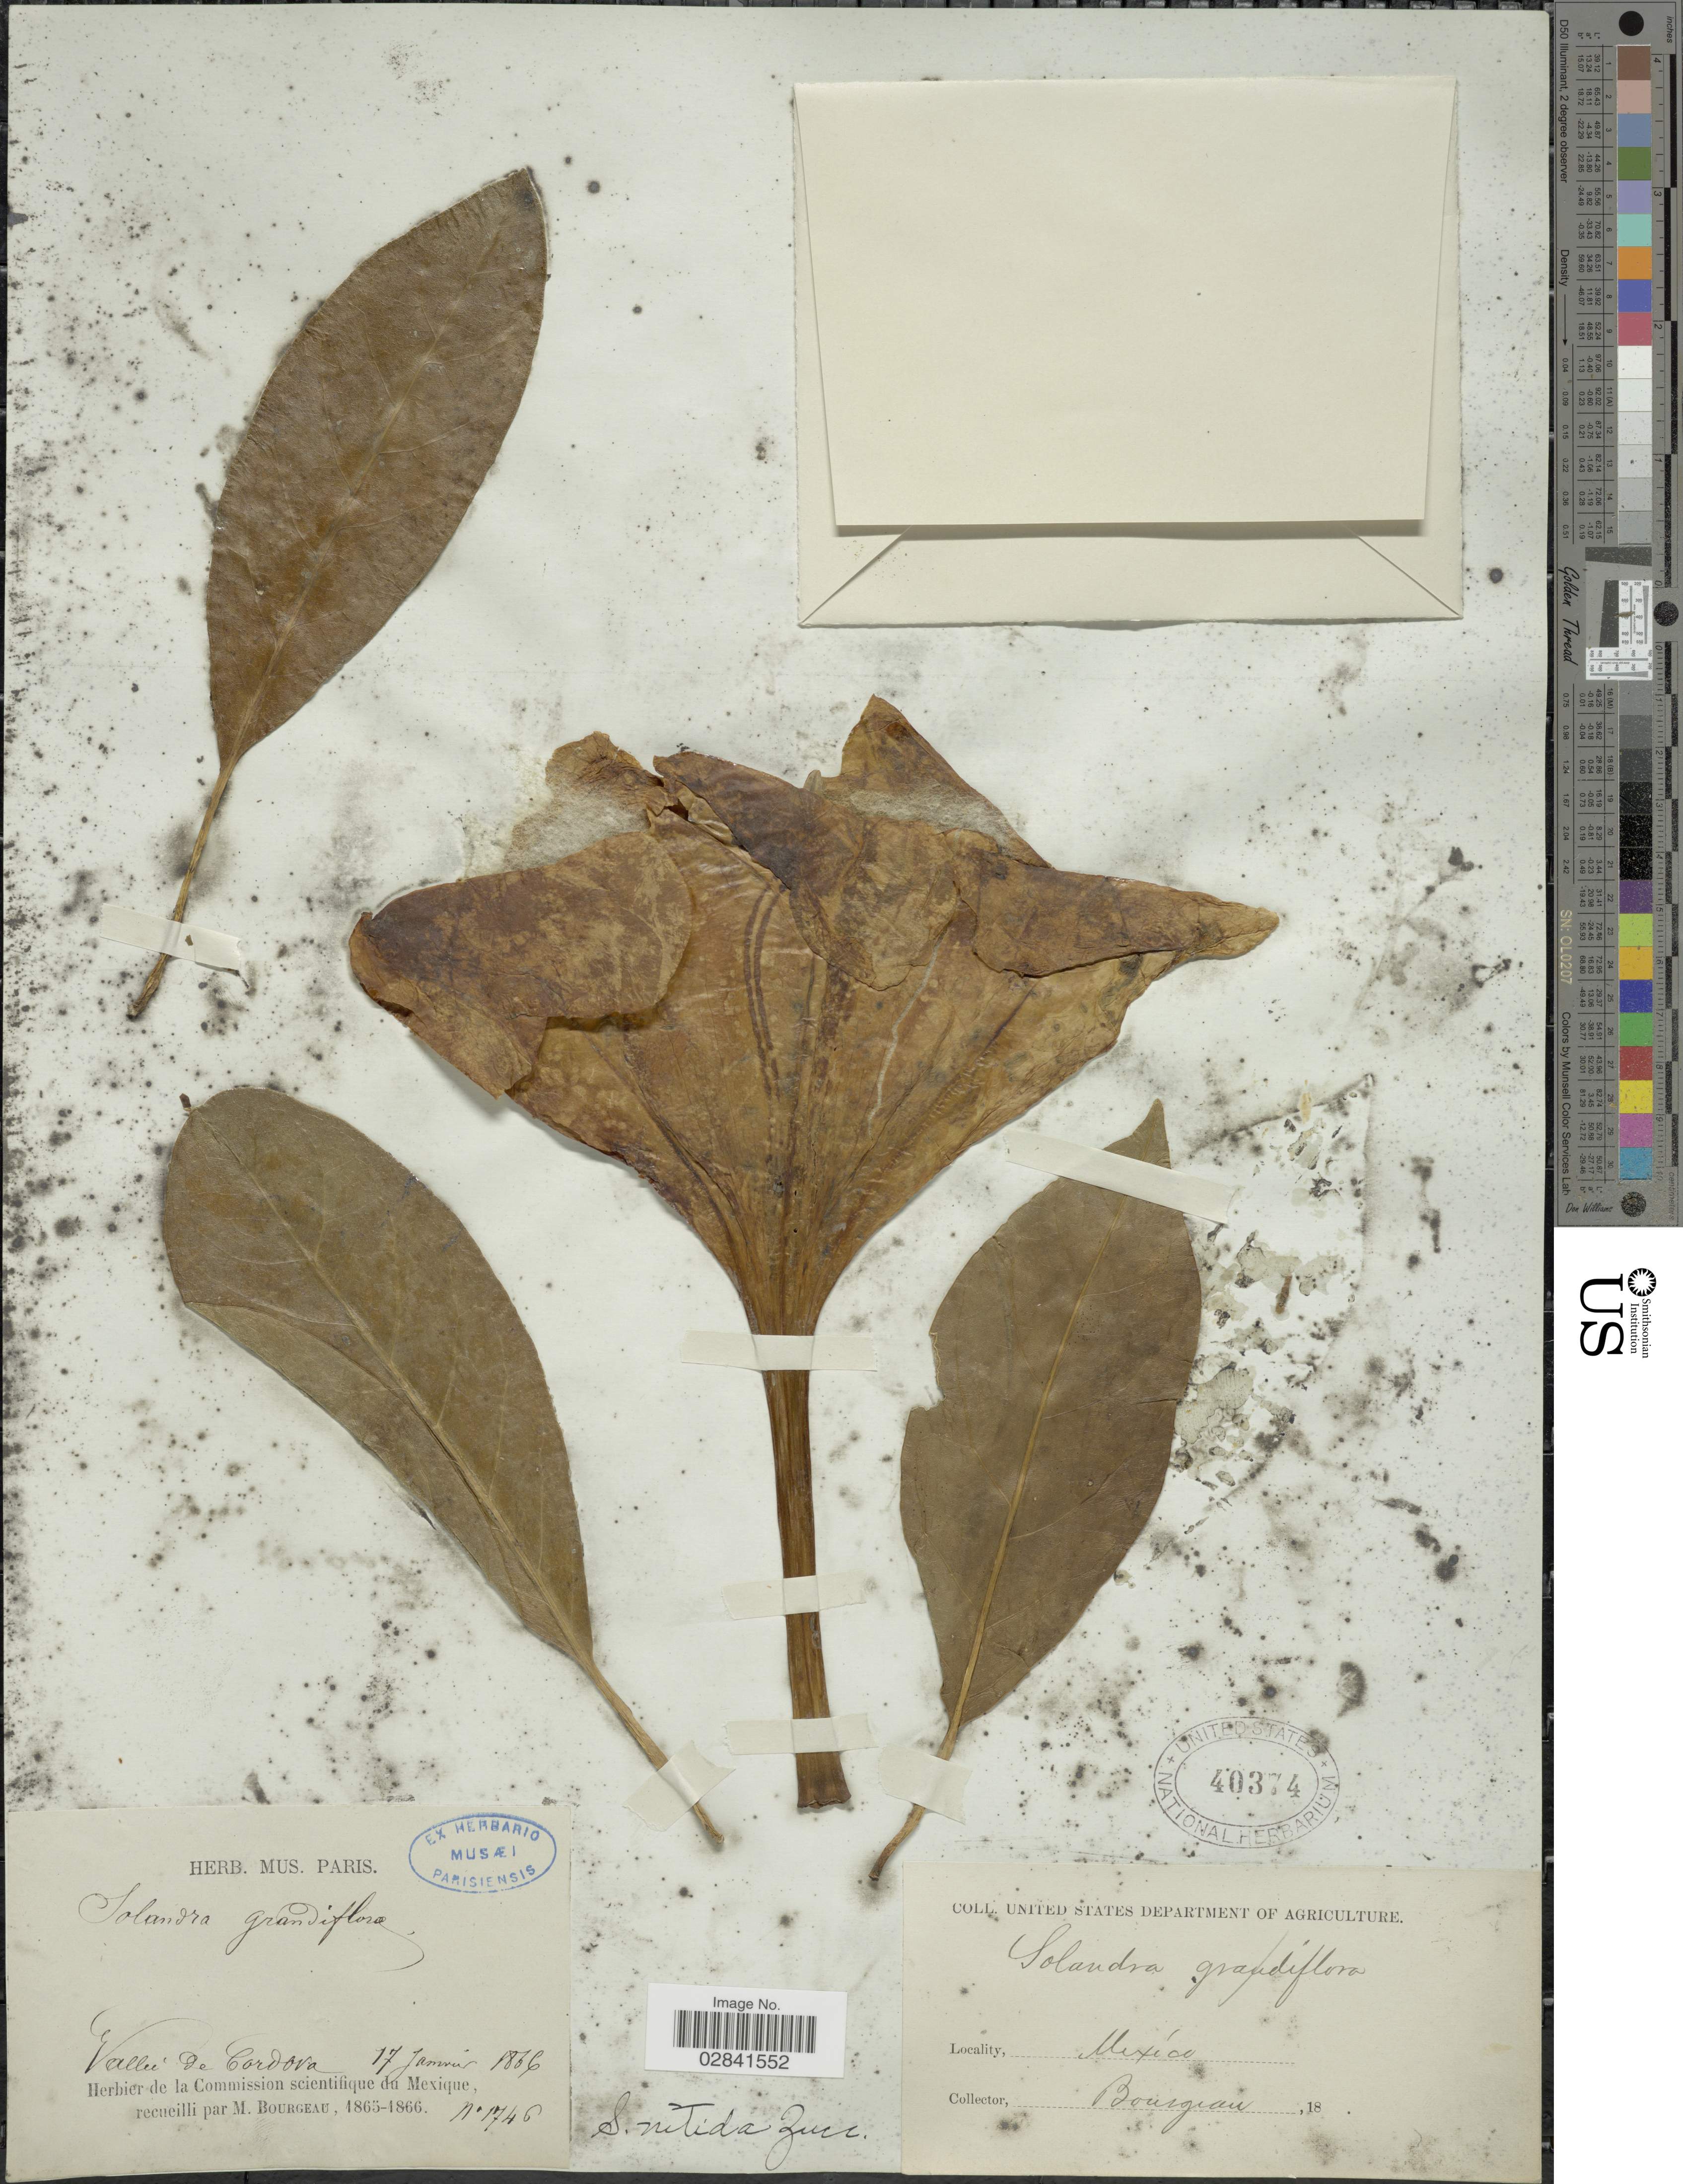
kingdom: Plantae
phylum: Tracheophyta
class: Magnoliopsida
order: Solanales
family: Solanaceae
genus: Solandra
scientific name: Solandra maxima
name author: (Sessé & Moc.) P.S. Green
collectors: M. Bourgeau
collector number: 1746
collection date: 1866-01-17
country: Mexico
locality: Vallée de Cordova.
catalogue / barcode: US 40374